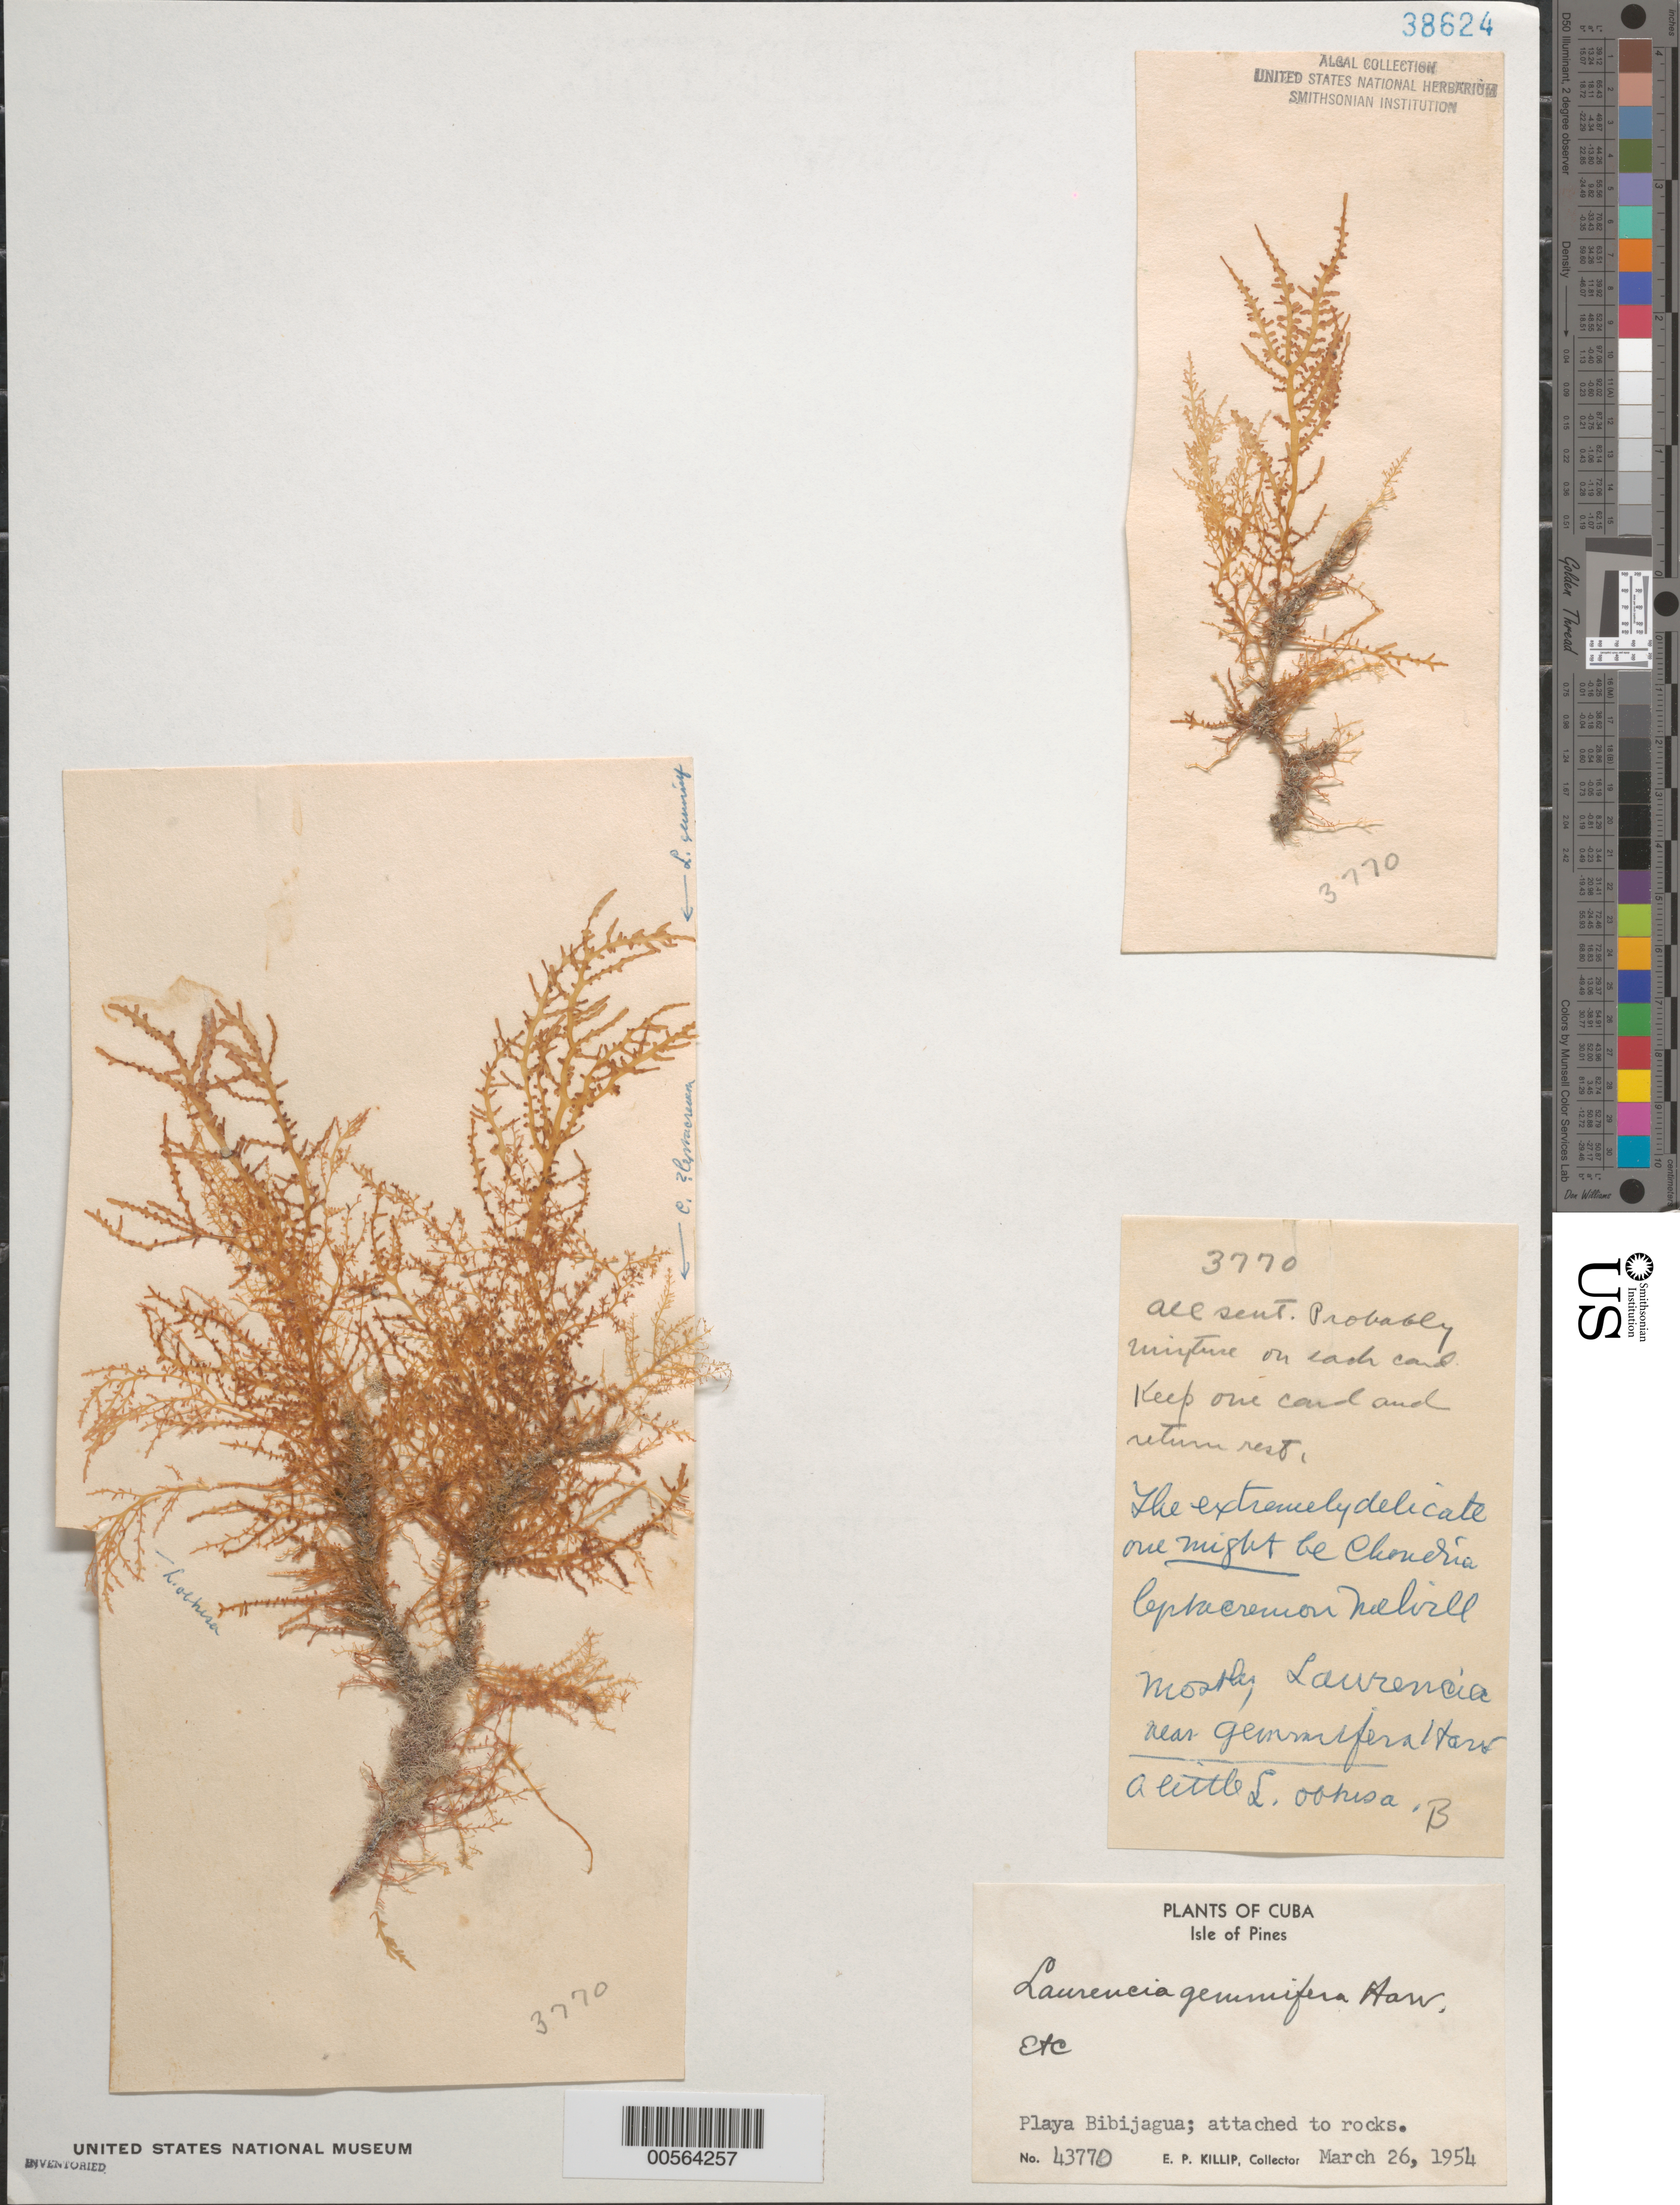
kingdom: Plantae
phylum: Rhodophyta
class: Florideophyceae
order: Ceramiales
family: Rhodomelaceae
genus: Yuzurua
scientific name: Yuzurua poiteaui var. gemmifera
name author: (Harvey) M.J. Wynne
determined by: Algae name updating Project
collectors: E. P. Killip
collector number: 43770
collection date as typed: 26 Mar 1954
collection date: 1954-03-26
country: Cuba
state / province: Isla de la Juventud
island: Isla de la Juventud (Isle of Pines)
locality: Playa Bibijagua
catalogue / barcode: US 38624